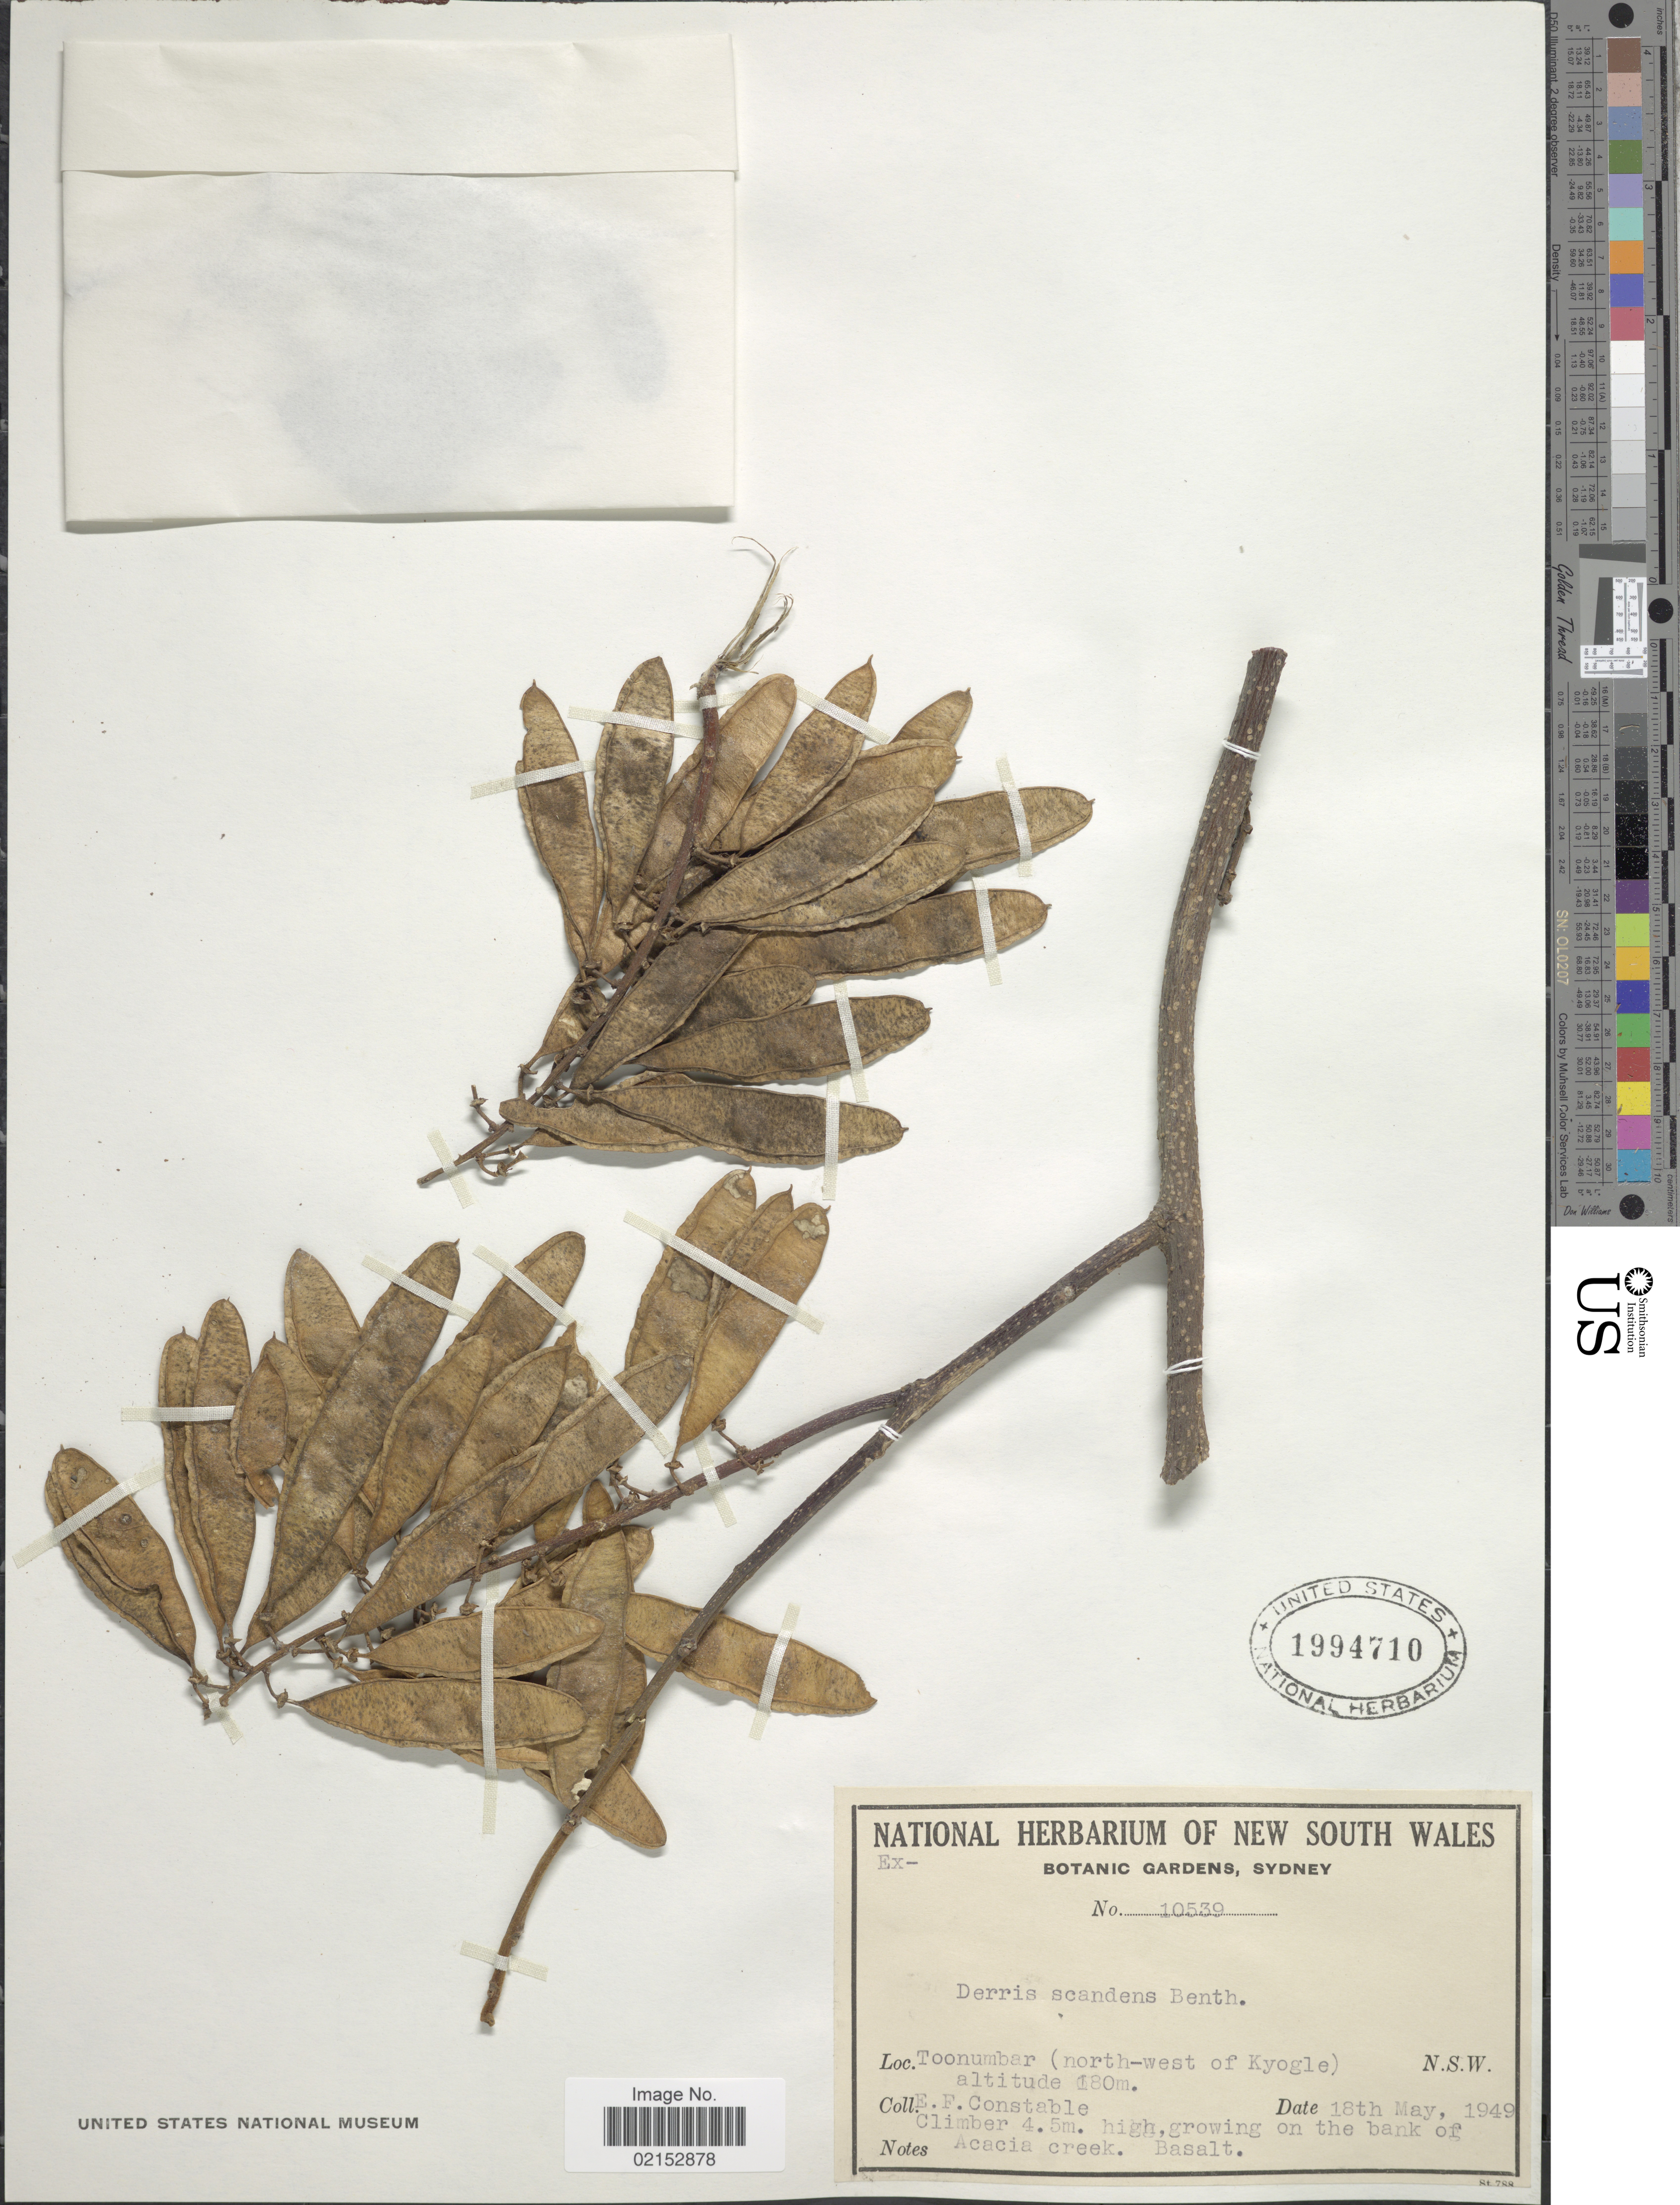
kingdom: Plantae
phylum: Tracheophyta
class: Magnoliopsida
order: Fabales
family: Fabaceae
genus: Brachypterum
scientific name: Brachypterum scandens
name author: (Roxb.) Miq.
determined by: Strong, Mark T., (BOT), Smithsonian Institution - National Museum of Natural History (UNITED STATES)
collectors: E. F. Constable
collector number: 10539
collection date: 1949-05-18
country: Australia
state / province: New South Wales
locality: Toonumbar (north-west of Kyogle), N.S.W.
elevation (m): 180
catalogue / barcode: US 1994710